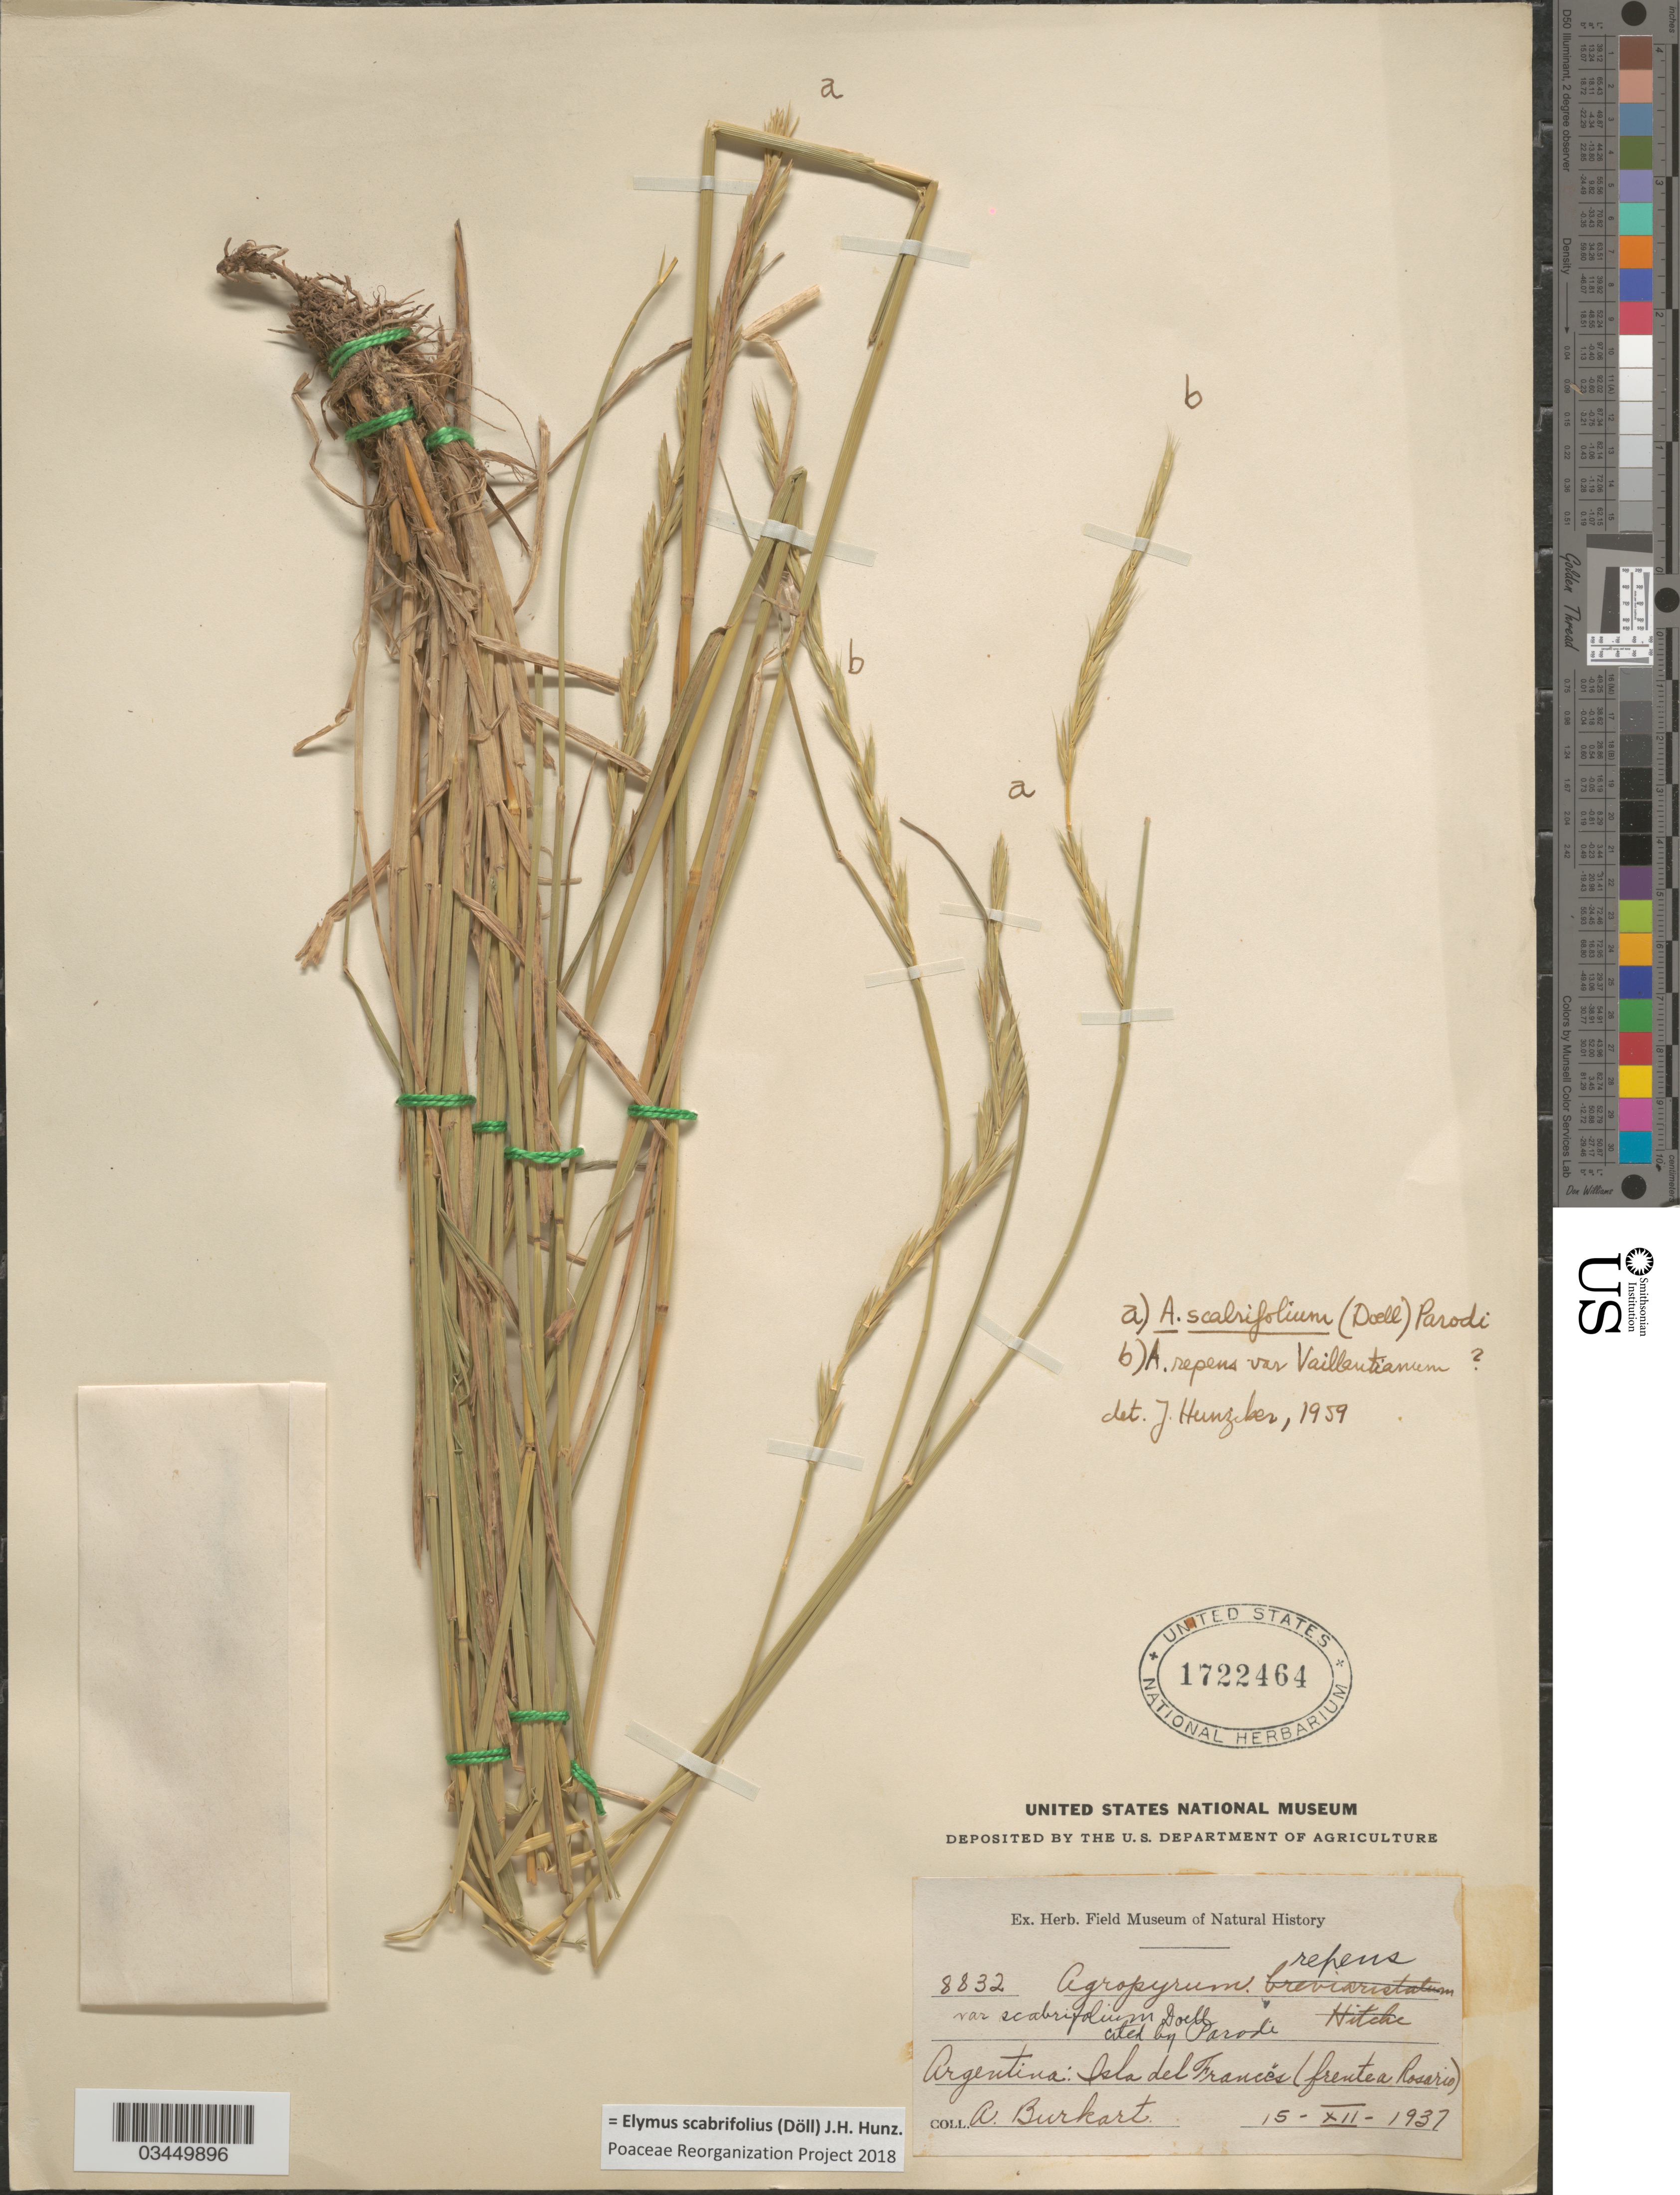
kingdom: Plantae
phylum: Tracheophyta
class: Liliopsida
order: Poales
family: Poaceae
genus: Elymus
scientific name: Elymus scabrifolius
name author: (Döll) J.H. Hunz.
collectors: A. E. Burkart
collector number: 8832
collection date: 1937-12-15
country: Argentina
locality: Isla del Francés (frente a Rosario).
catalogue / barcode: US 1722464